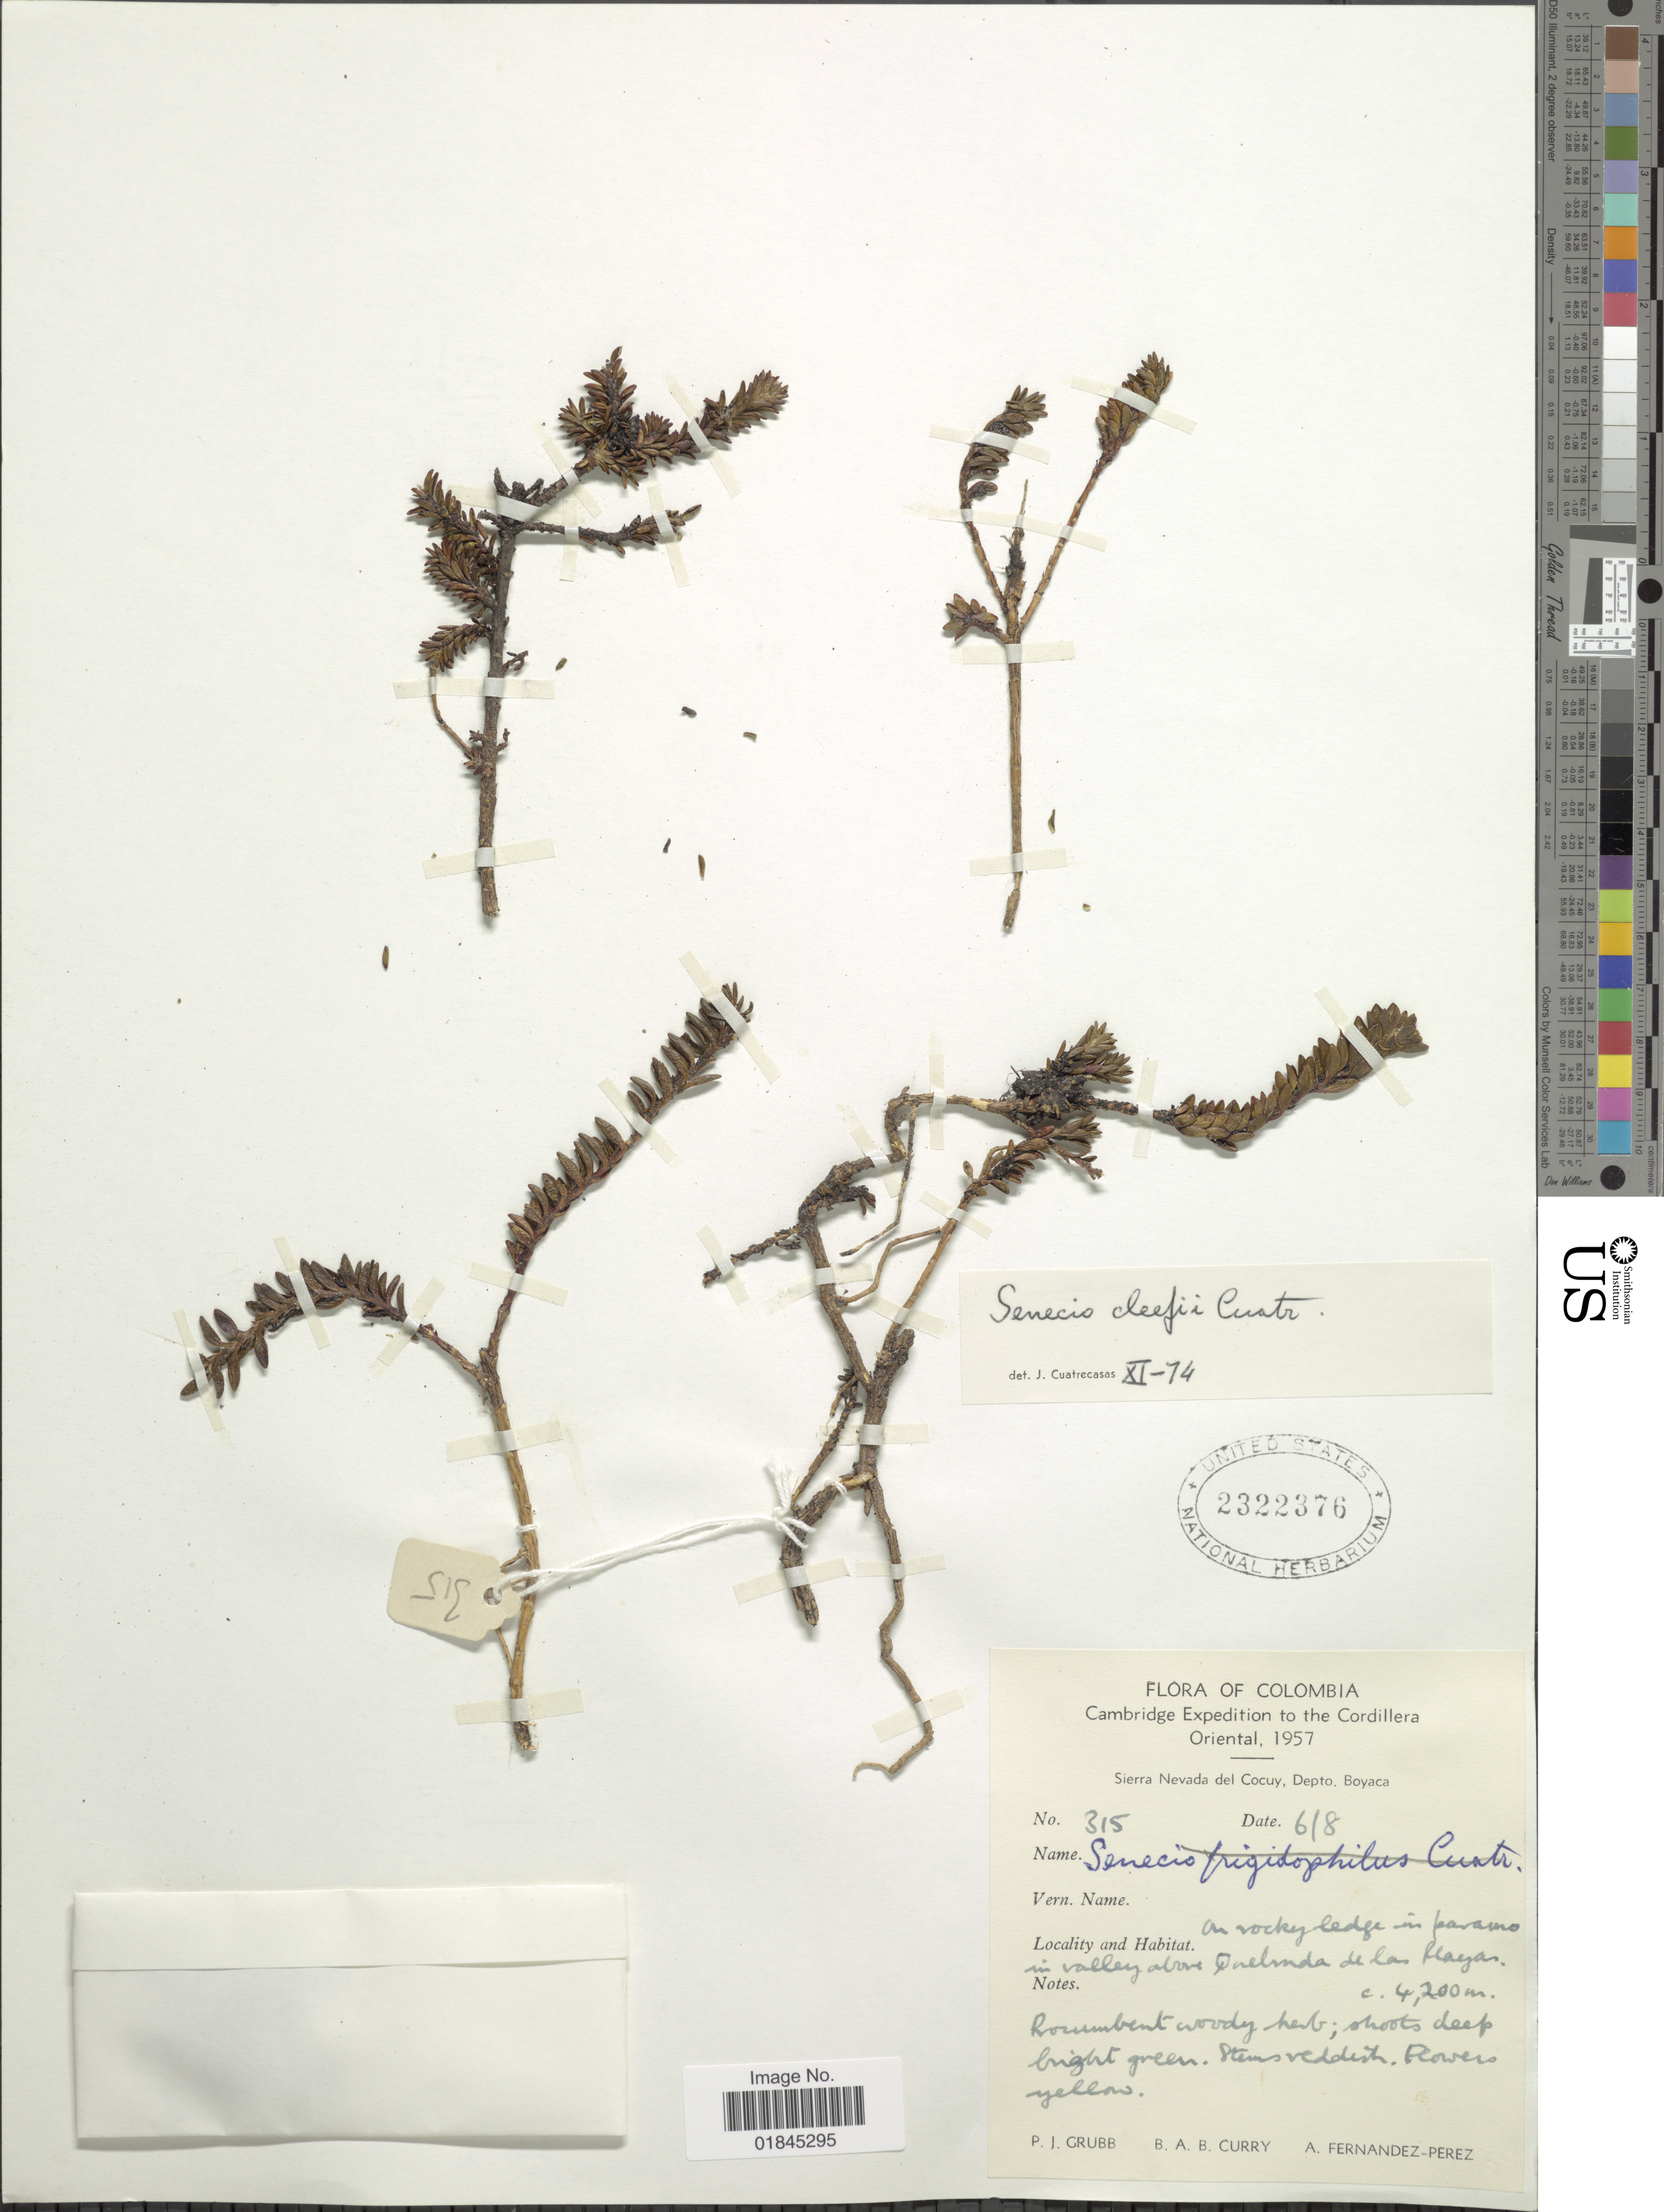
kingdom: Plantae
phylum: Tracheophyta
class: Magnoliopsida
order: Asterales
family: Asteraceae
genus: Pentacalia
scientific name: Pentacalia cleefii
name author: (Cuatrec.) Cuatrec.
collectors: P. J. Grubb, B. Curry & A. Fernández-Pérez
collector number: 315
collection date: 1957-08-06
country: Colombia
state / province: Boyacá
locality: To the Cordillera Oriental. Sierra Nevada del Cocuy, Depto. Boyaca. On rocky ledge in paramo in valley above Quebrada de las Playas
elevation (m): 4200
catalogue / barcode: US 2322376